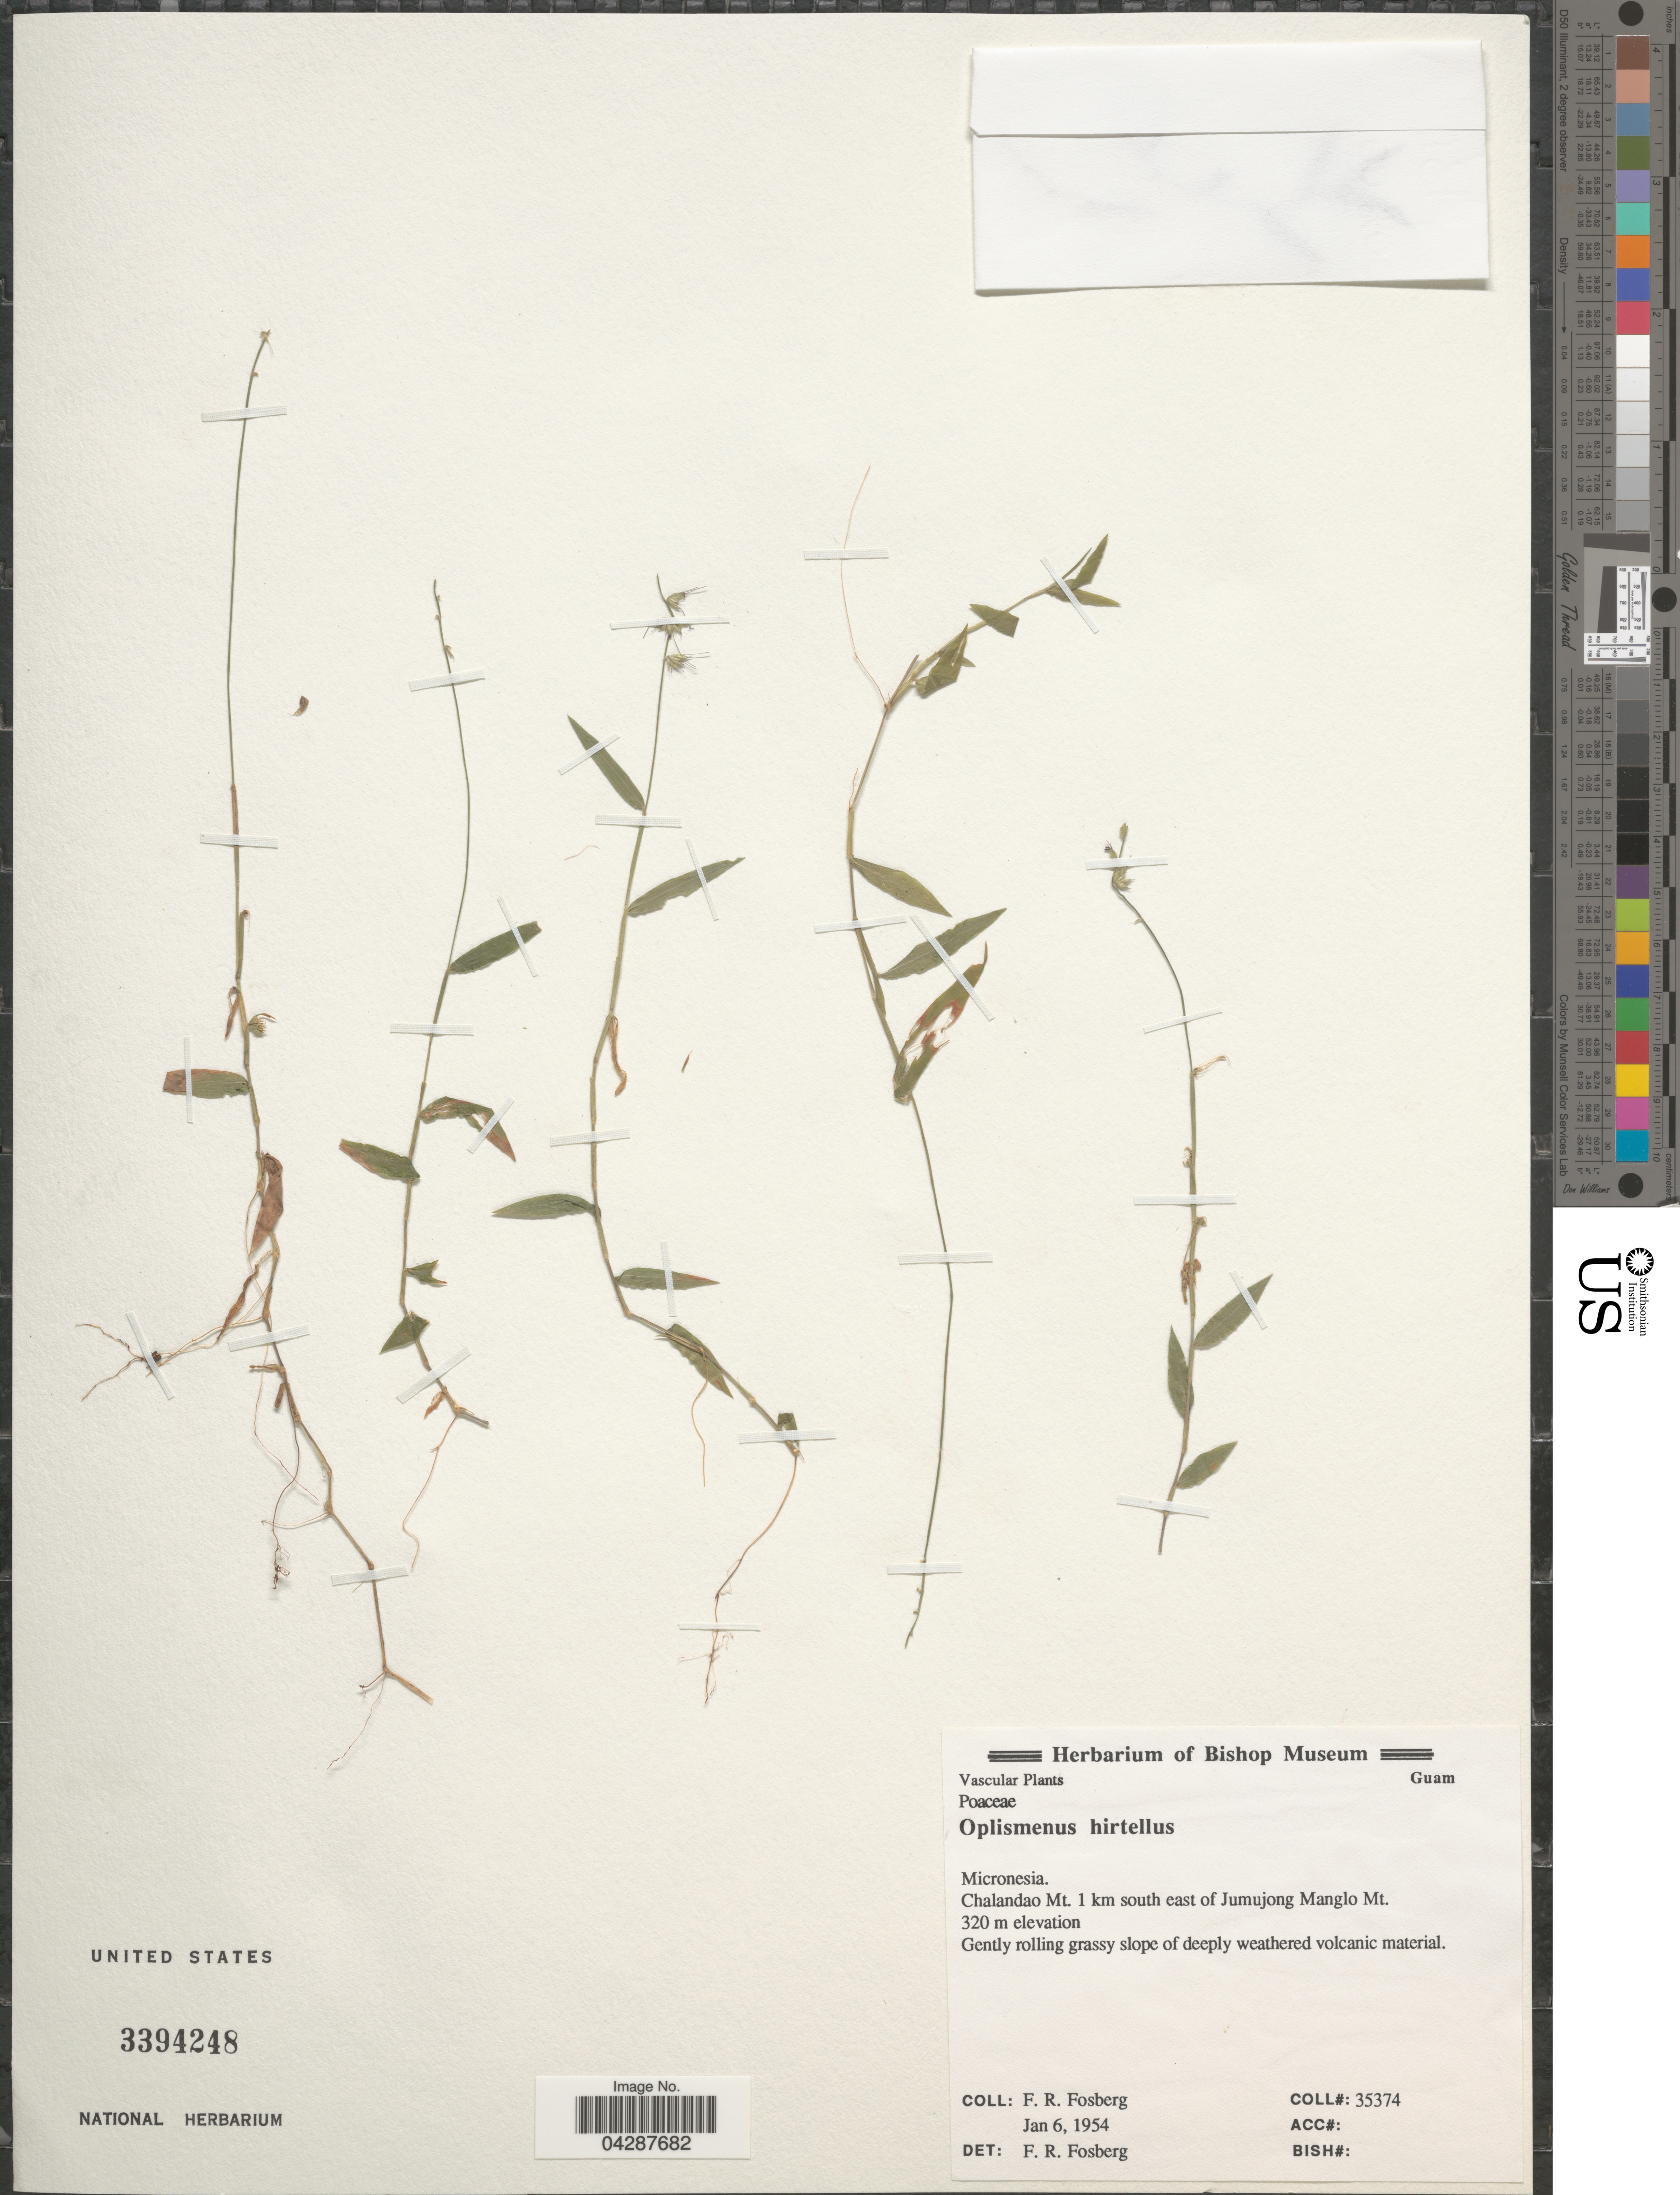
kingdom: Plantae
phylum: Tracheophyta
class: Liliopsida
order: Poales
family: Poaceae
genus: Oplismenus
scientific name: Oplismenus hirtellus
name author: (L.) P. Beauv.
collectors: F. R. Fosberg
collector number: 35374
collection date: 1954-01-06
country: Micronesia, Federated States of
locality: Chalandao Mt. 1 km south east of Jumujong Manglo Mt.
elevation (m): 320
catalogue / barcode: US 3394248